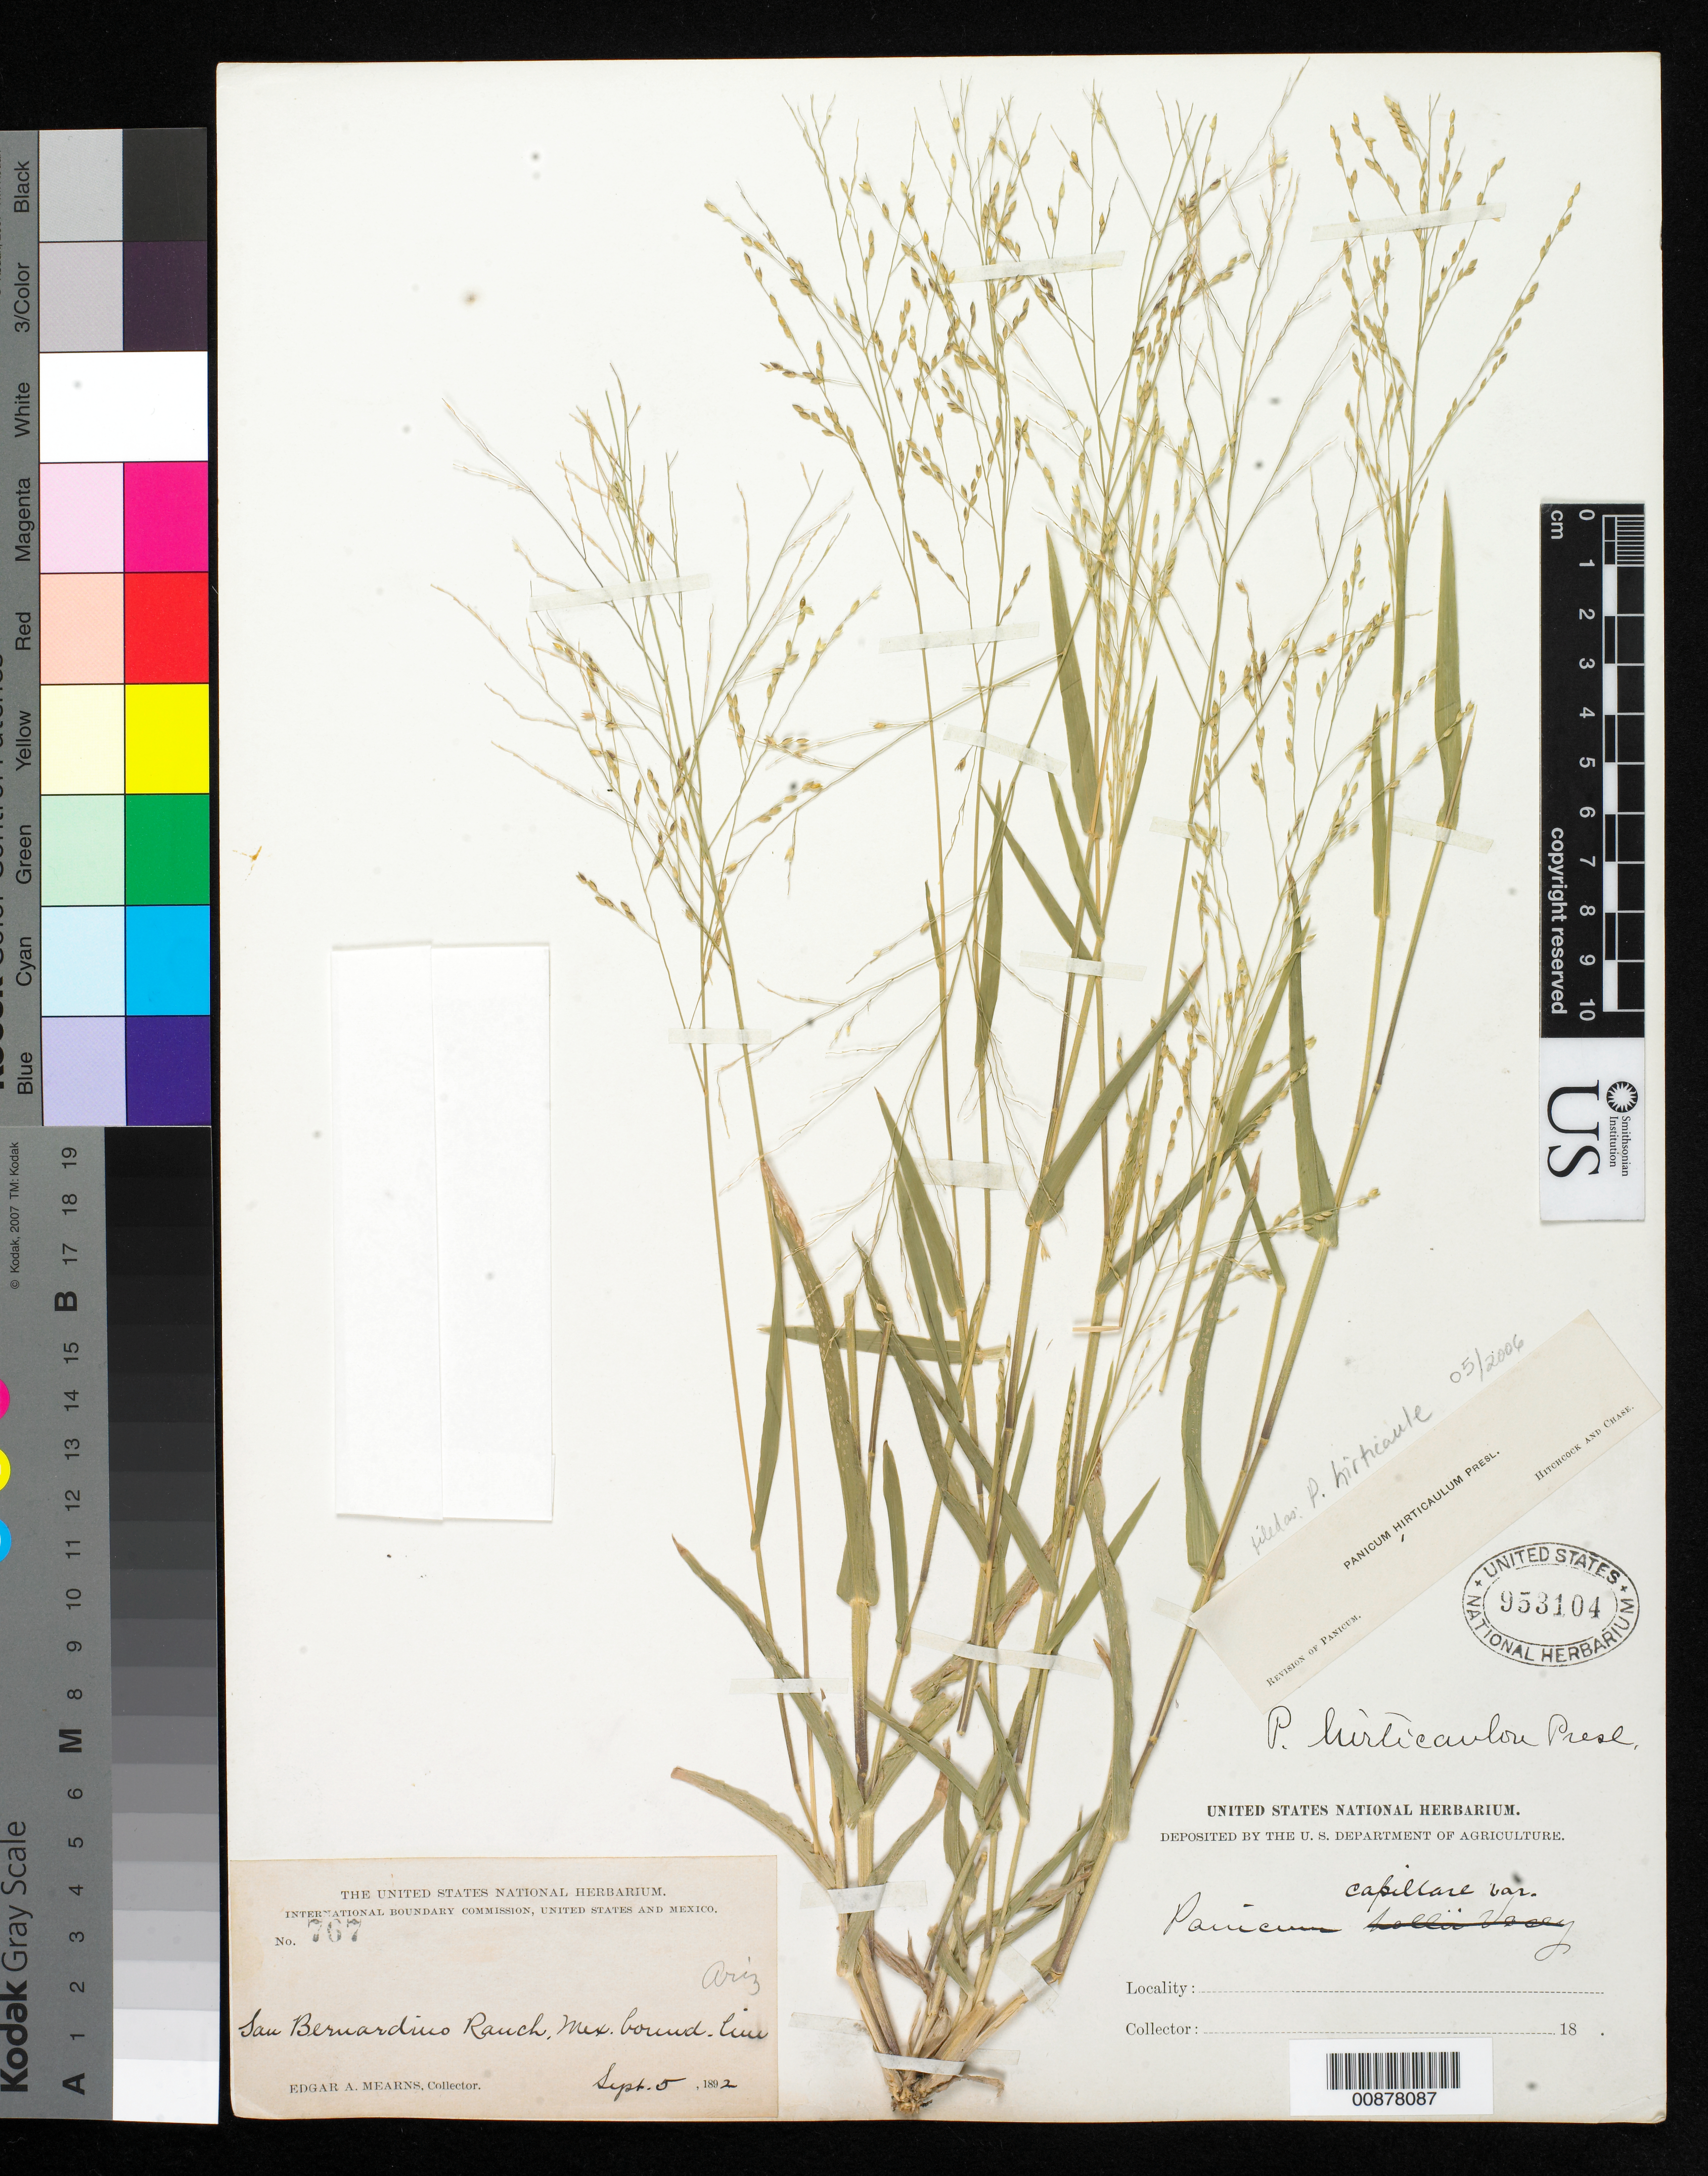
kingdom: Plantae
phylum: Tracheophyta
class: Liliopsida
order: Poales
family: Poaceae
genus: Panicum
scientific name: Panicum hirticaule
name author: J. Presl in C. Presl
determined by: Hitchcock, A. S.; Chase, [M.] A.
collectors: E. A. Mearns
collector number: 767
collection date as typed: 05 Sep 1892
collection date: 1892-09-05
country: United States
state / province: Arizona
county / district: Cochise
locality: San Bernardino Ranch, Mexican Boundary Line.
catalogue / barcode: US 953104